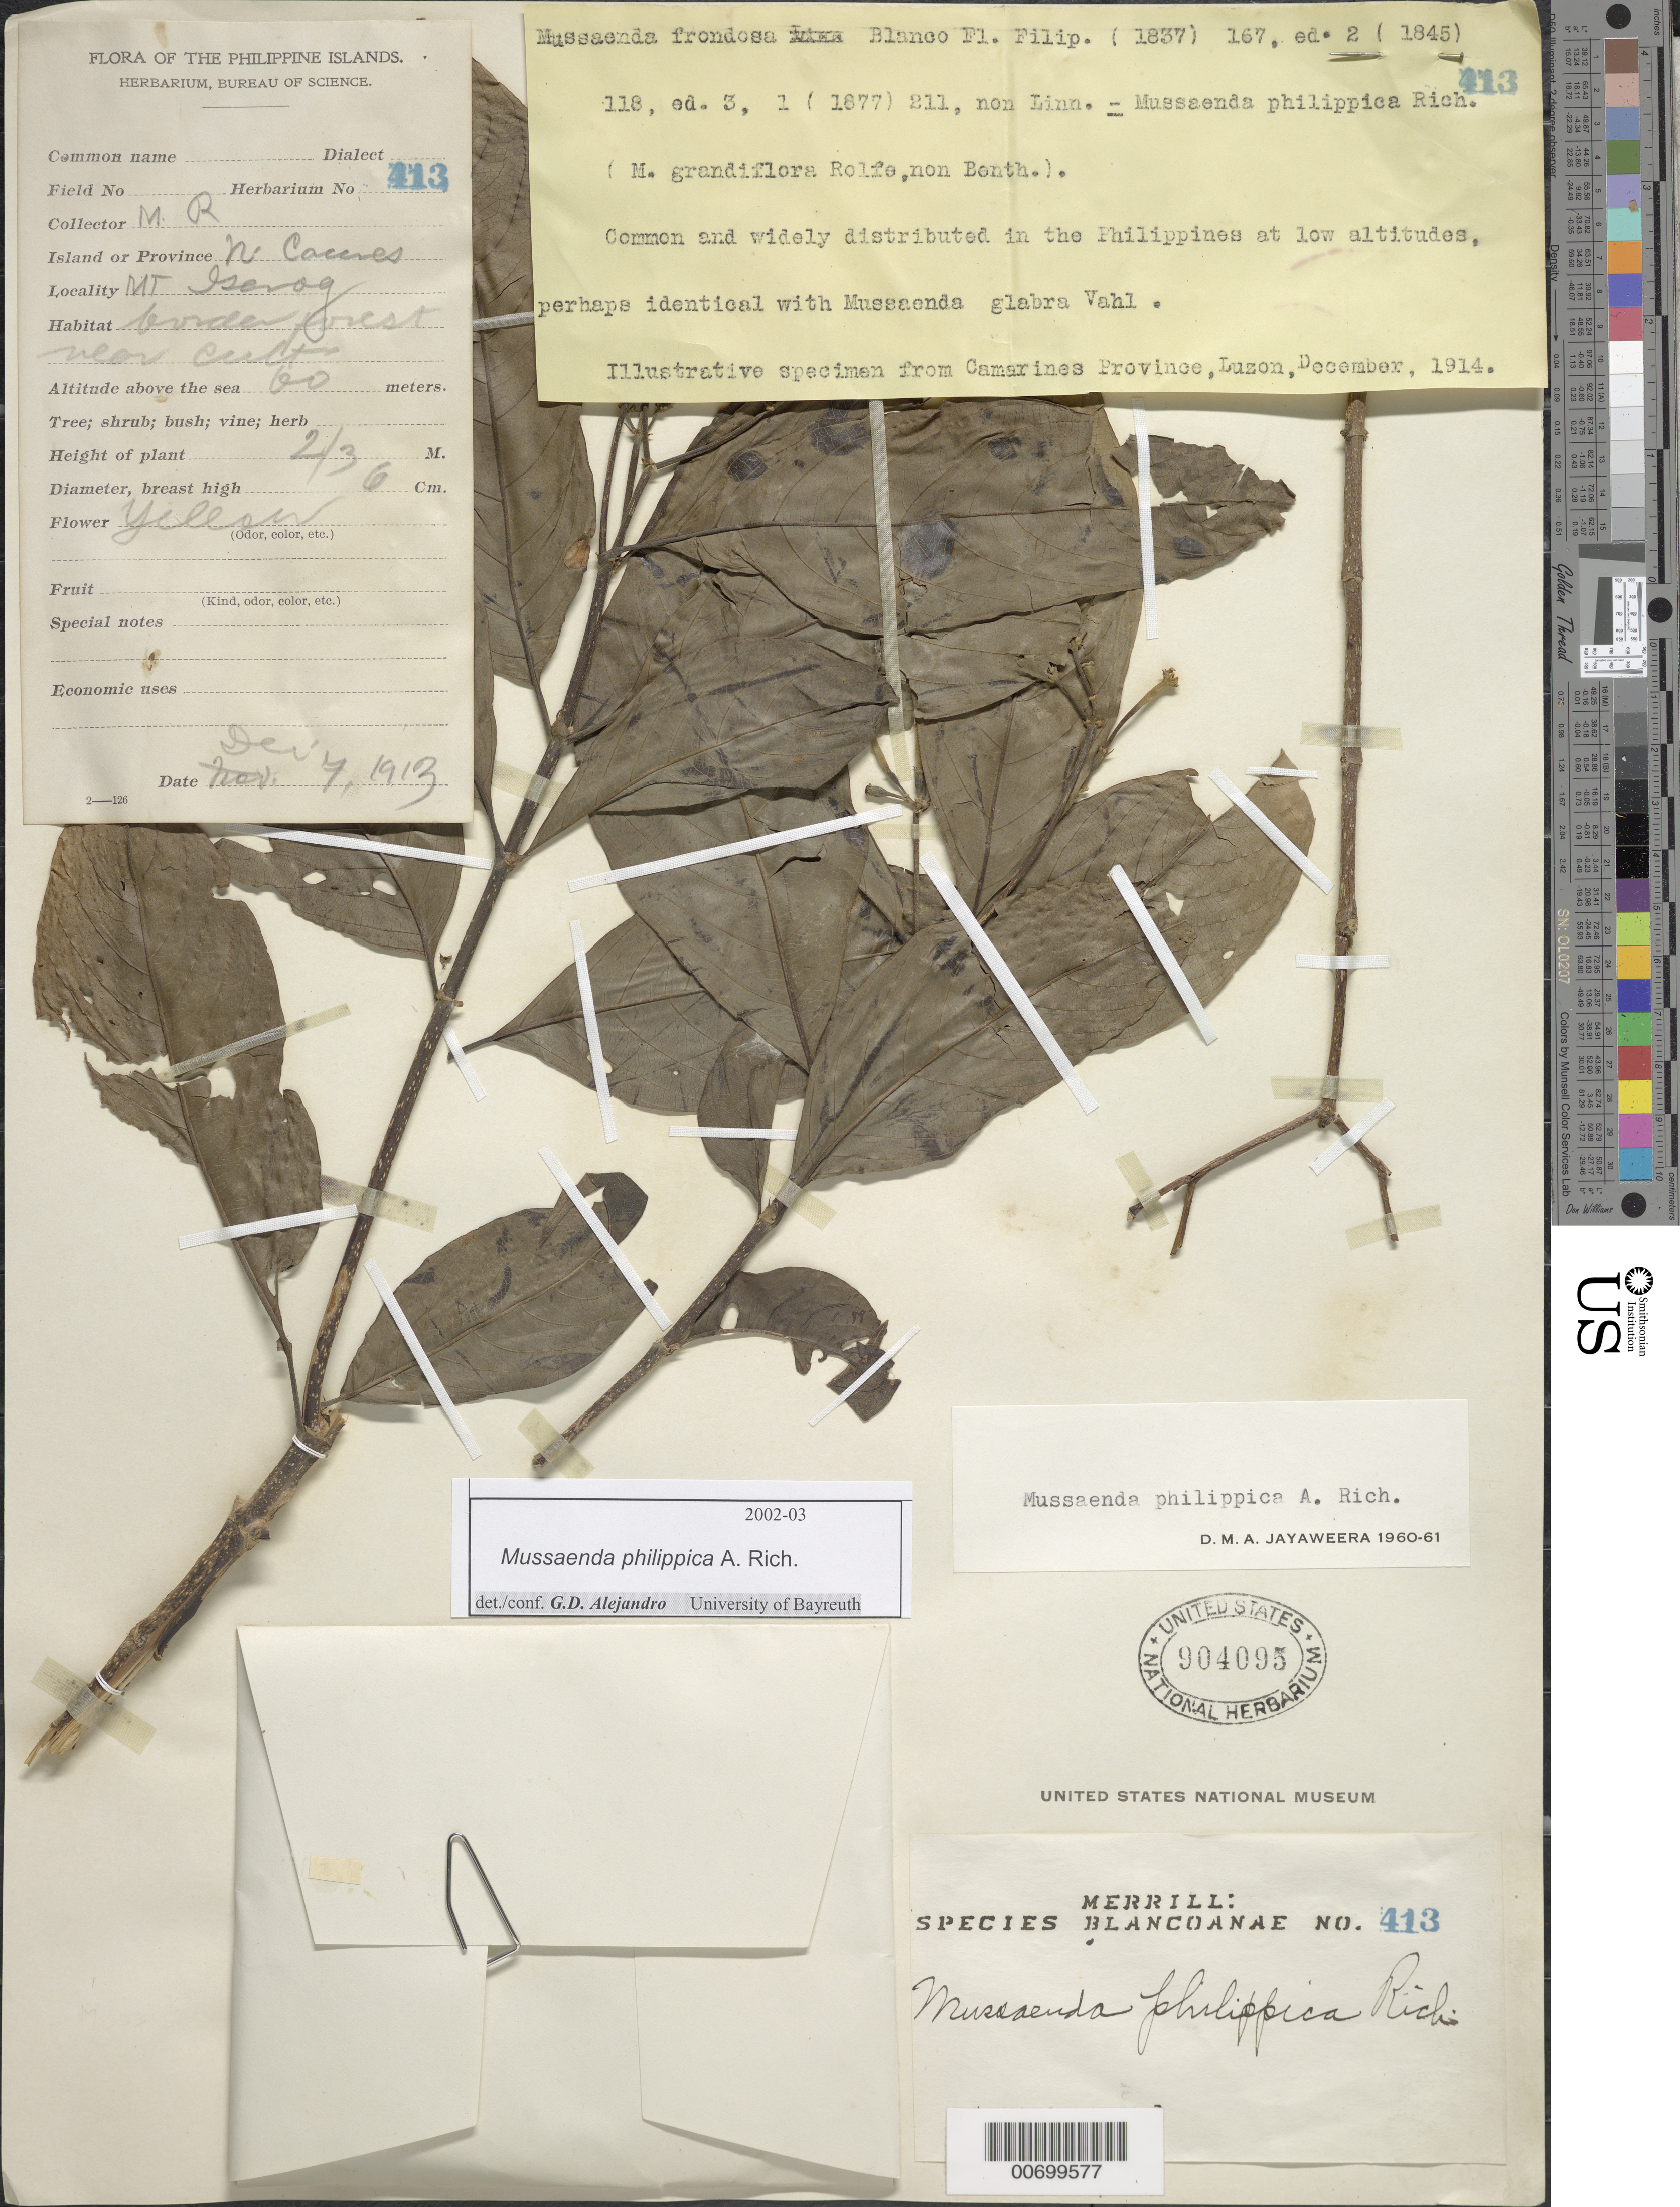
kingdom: Plantae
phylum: Tracheophyta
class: Magnoliopsida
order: Gentianales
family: Rubiaceae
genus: Mussaenda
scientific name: Mussaenda philippica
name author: A. Rich.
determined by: Jayaweera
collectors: M. Ramos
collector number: Sp. Blancoan. 0413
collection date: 1914-12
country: Philippines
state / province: Bicol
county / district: Camarines Norte / Camarines Sur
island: Luzon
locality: Mt. Isarog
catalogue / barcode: US 904095